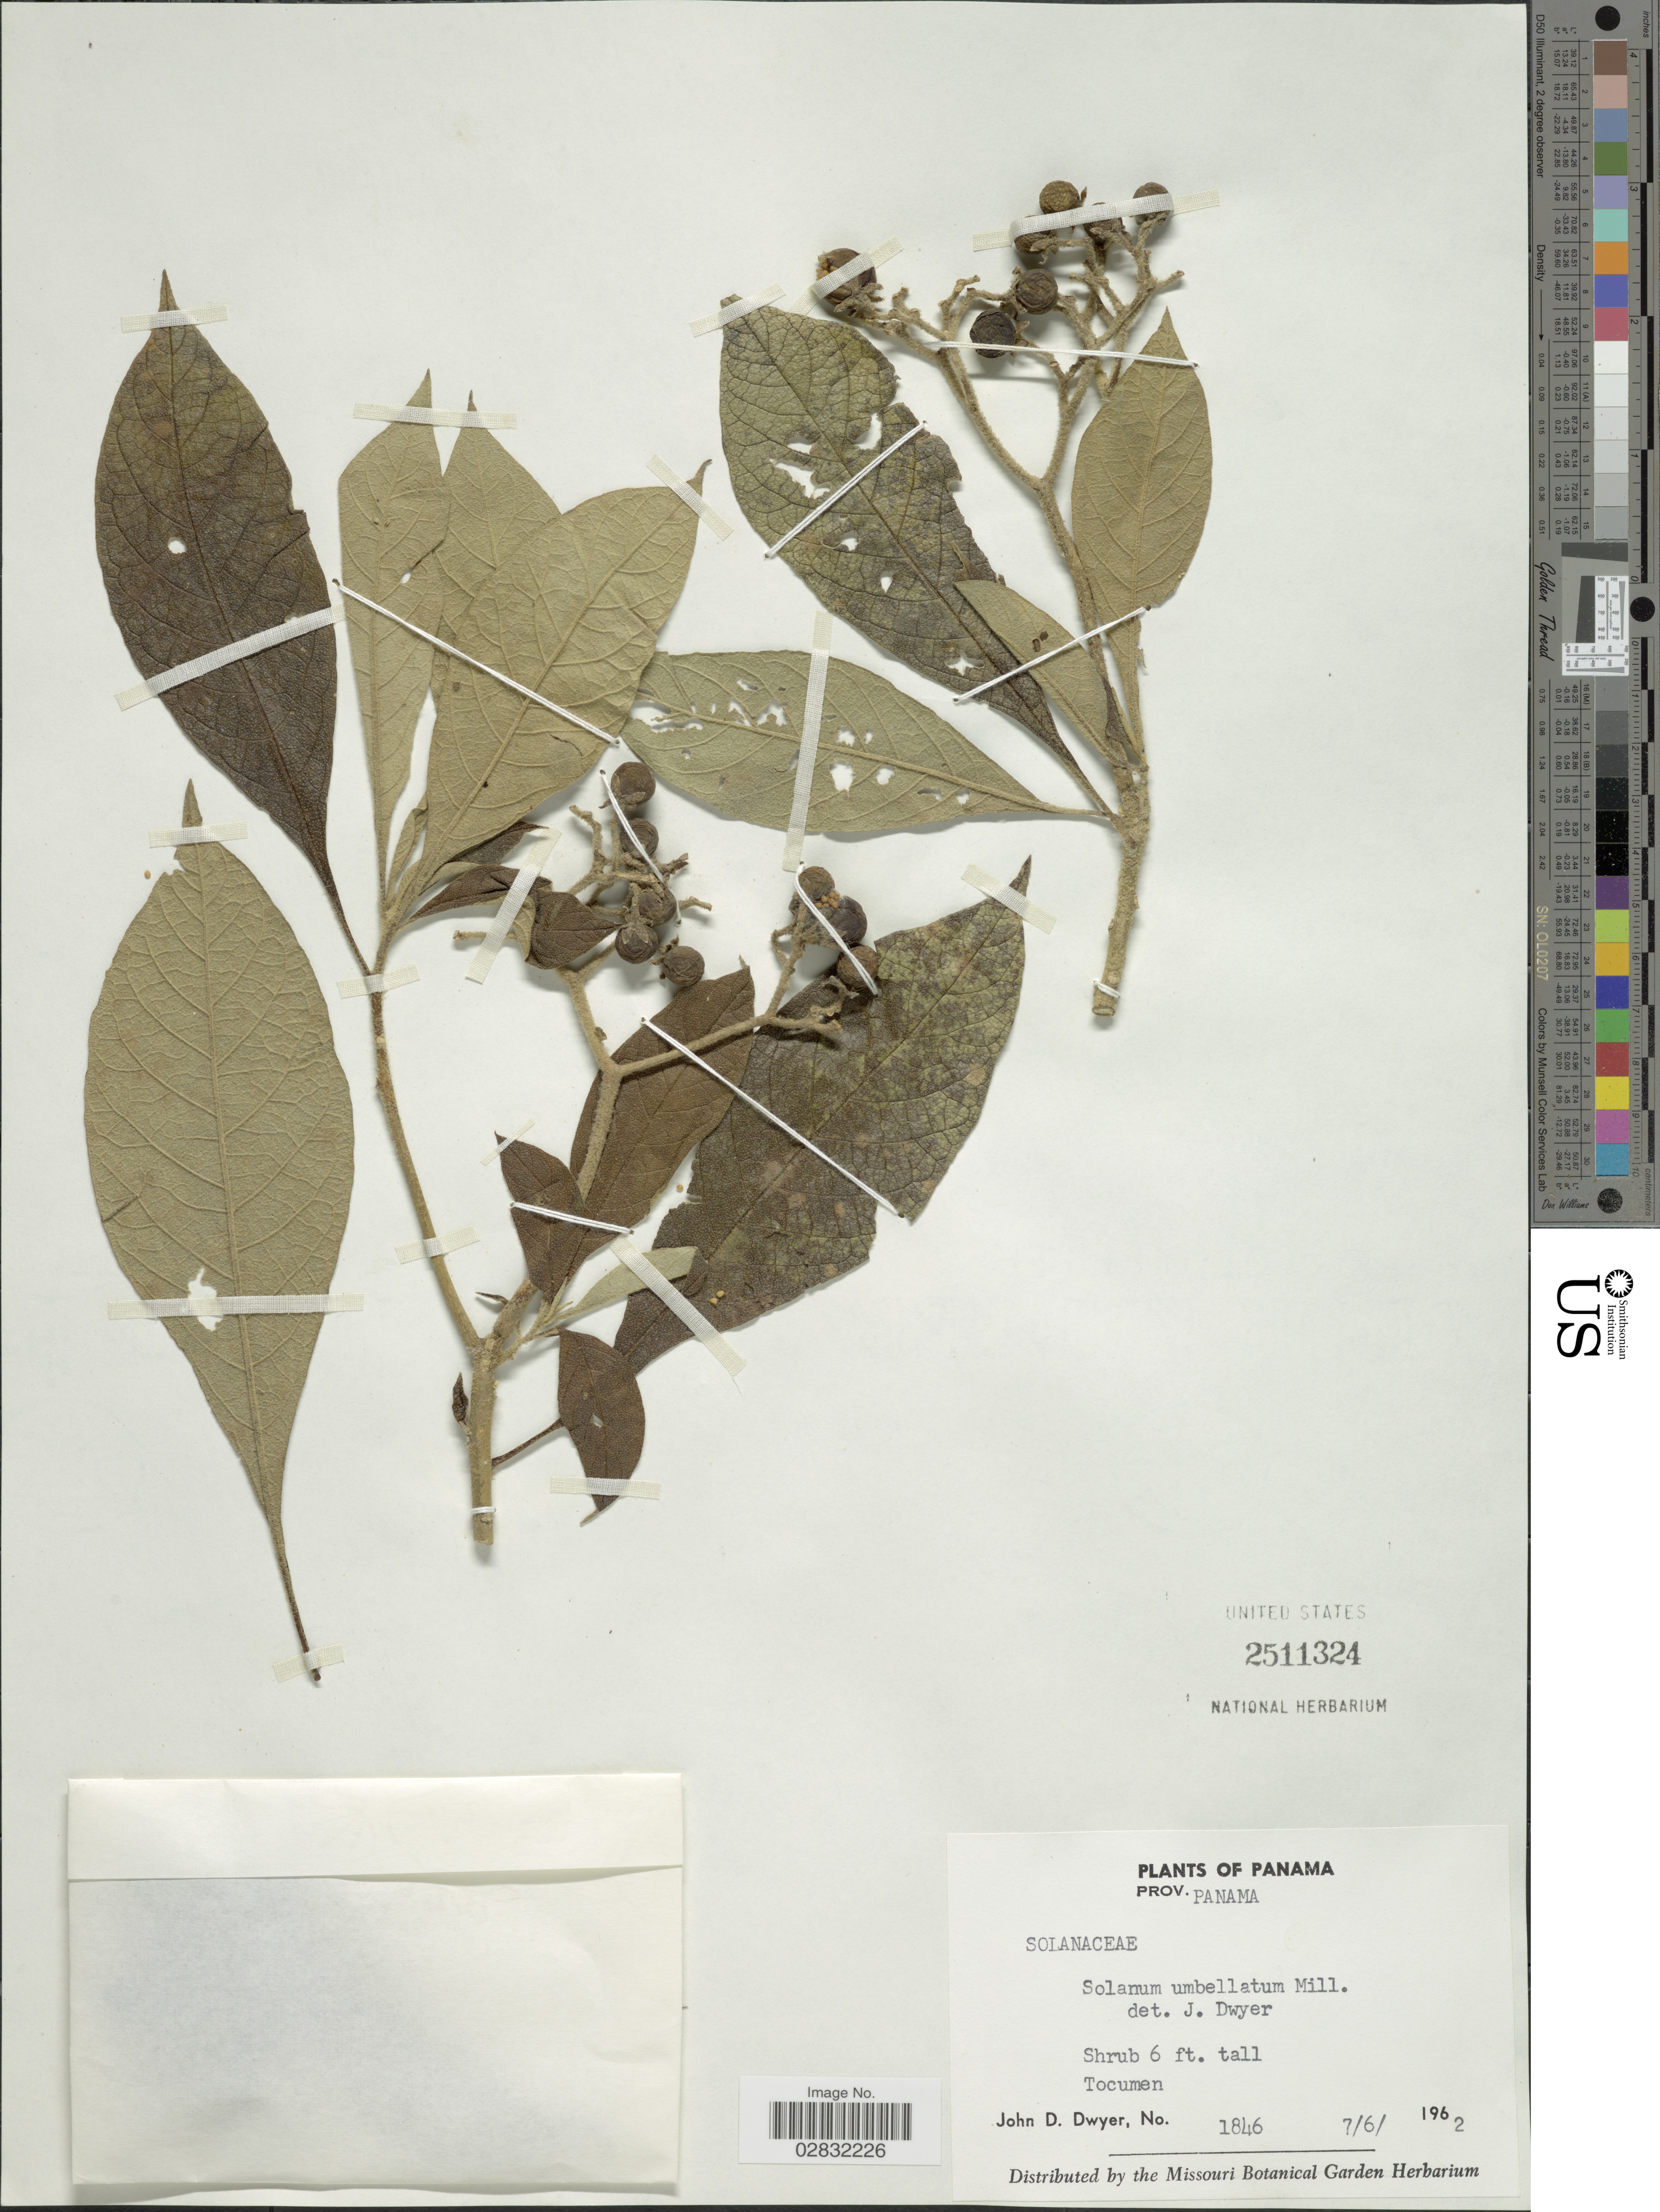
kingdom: Plantae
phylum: Tracheophyta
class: Magnoliopsida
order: Solanales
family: Solanaceae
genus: Solanum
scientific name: Solanum umbellatum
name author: Mill.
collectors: J. D. Dwyer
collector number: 1846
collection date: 1962-06-07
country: Panama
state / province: Panamá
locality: Prov. Panama, Tocumen.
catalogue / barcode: US 2511324